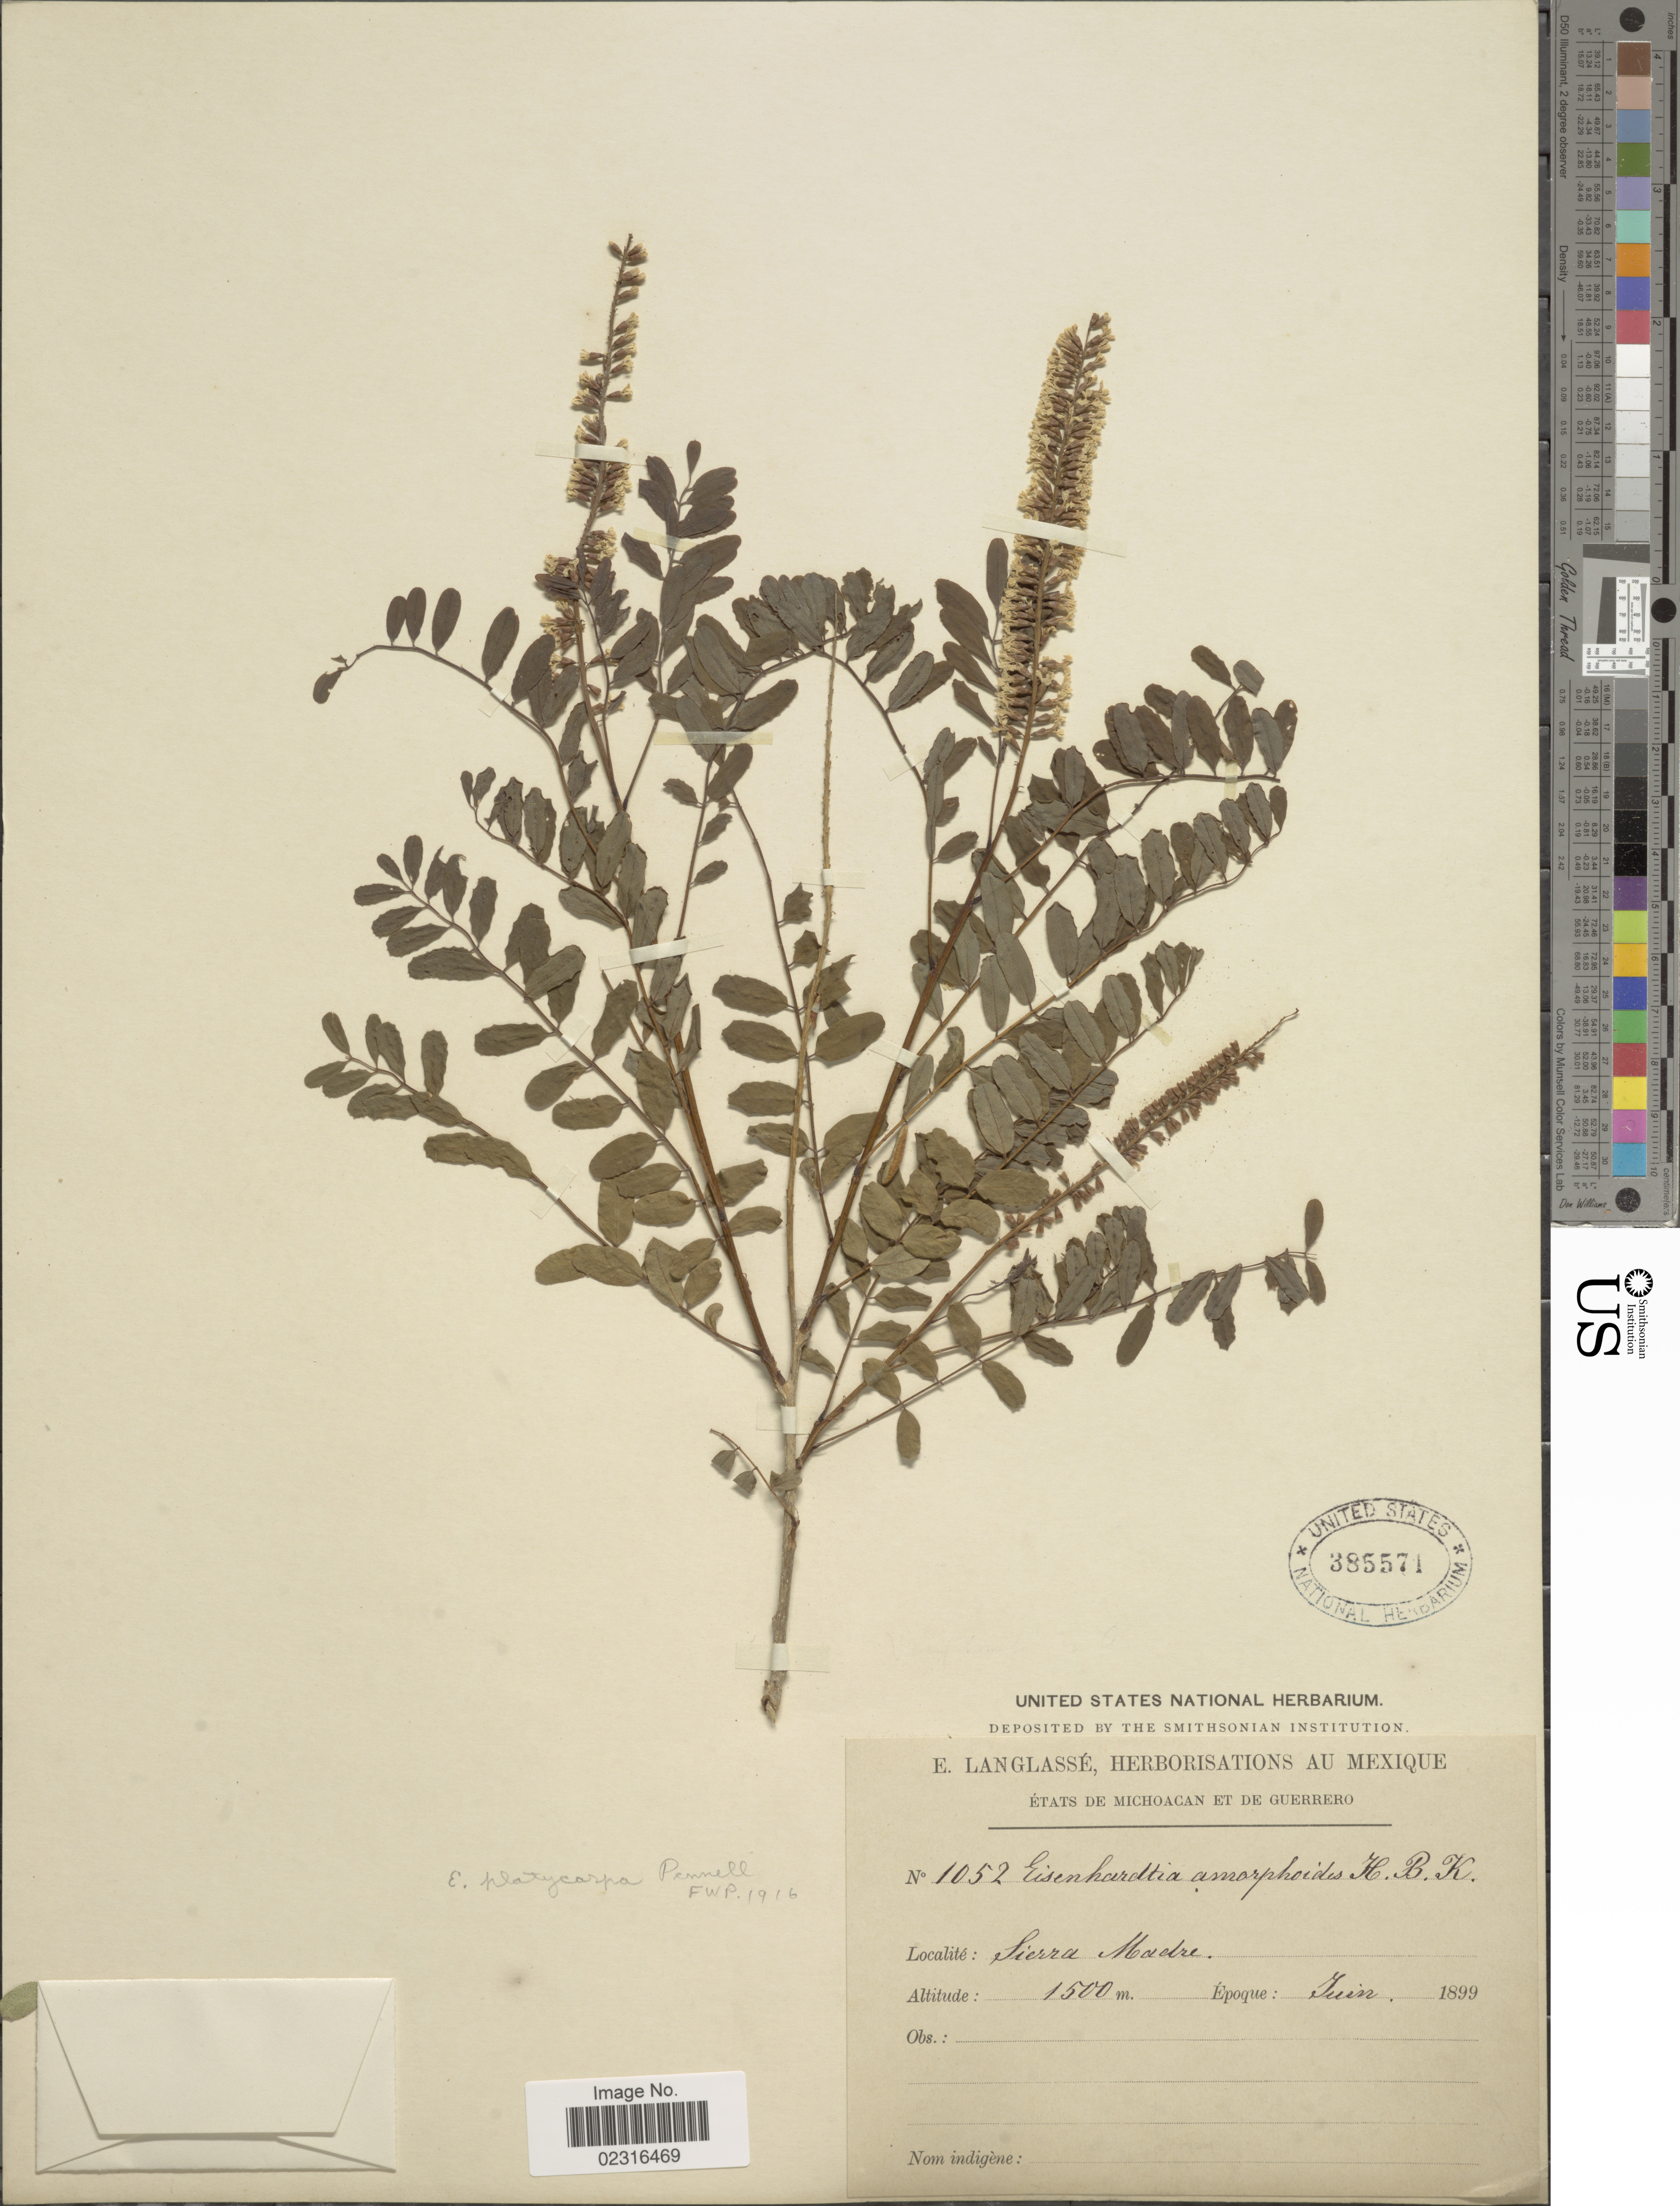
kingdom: Plantae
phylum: Tracheophyta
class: Magnoliopsida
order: Fabales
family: Fabaceae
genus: Eysenhardtia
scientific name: Eysenhardtia platycarpa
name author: Pennell & Saff.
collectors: E. Langlassé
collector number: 1052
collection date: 1899-06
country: Mexico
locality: Etats de Michoacan et de Guerrero, Sierra Madre.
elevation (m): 1500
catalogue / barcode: US 385571